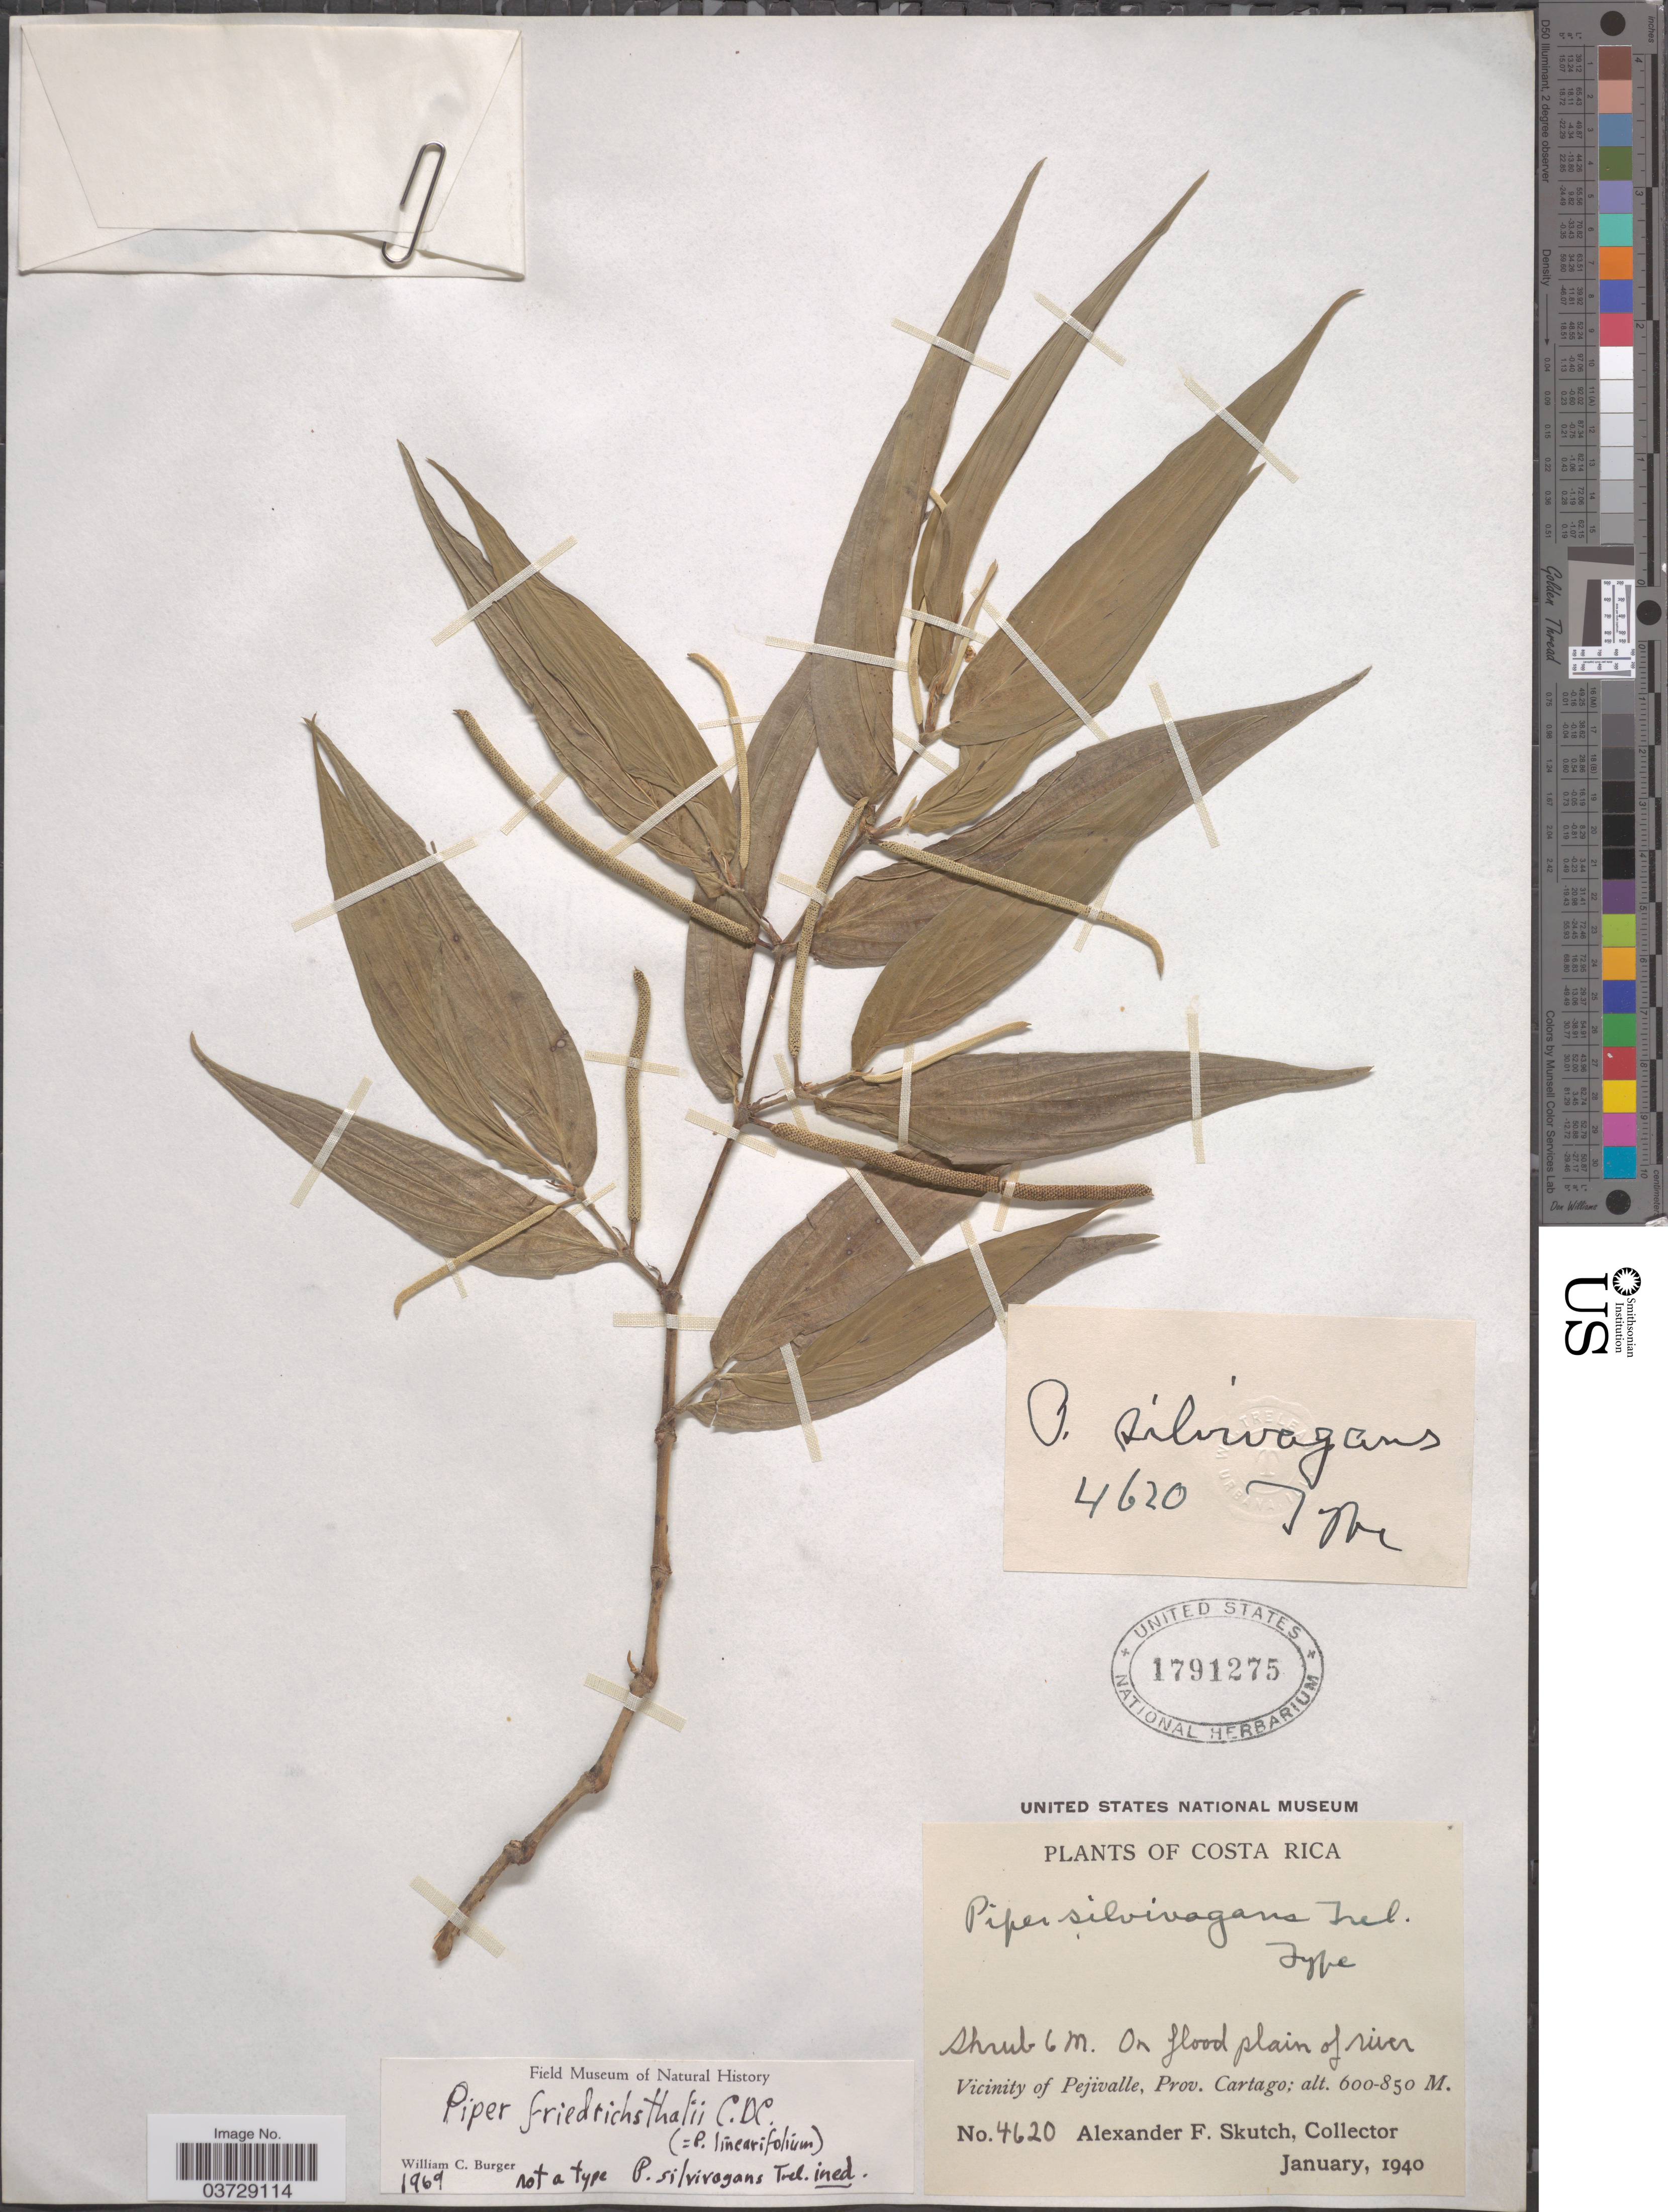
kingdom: Plantae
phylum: Tracheophyta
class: Magnoliopsida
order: Piperales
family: Piperaceae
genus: Piper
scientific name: Piper friedrichsthalii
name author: C. DC.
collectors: A. F. Skutch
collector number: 4620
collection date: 1940-01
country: Costa Rica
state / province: Cartago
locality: Vicinity of Pejivalle.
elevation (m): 600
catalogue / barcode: US 1791275